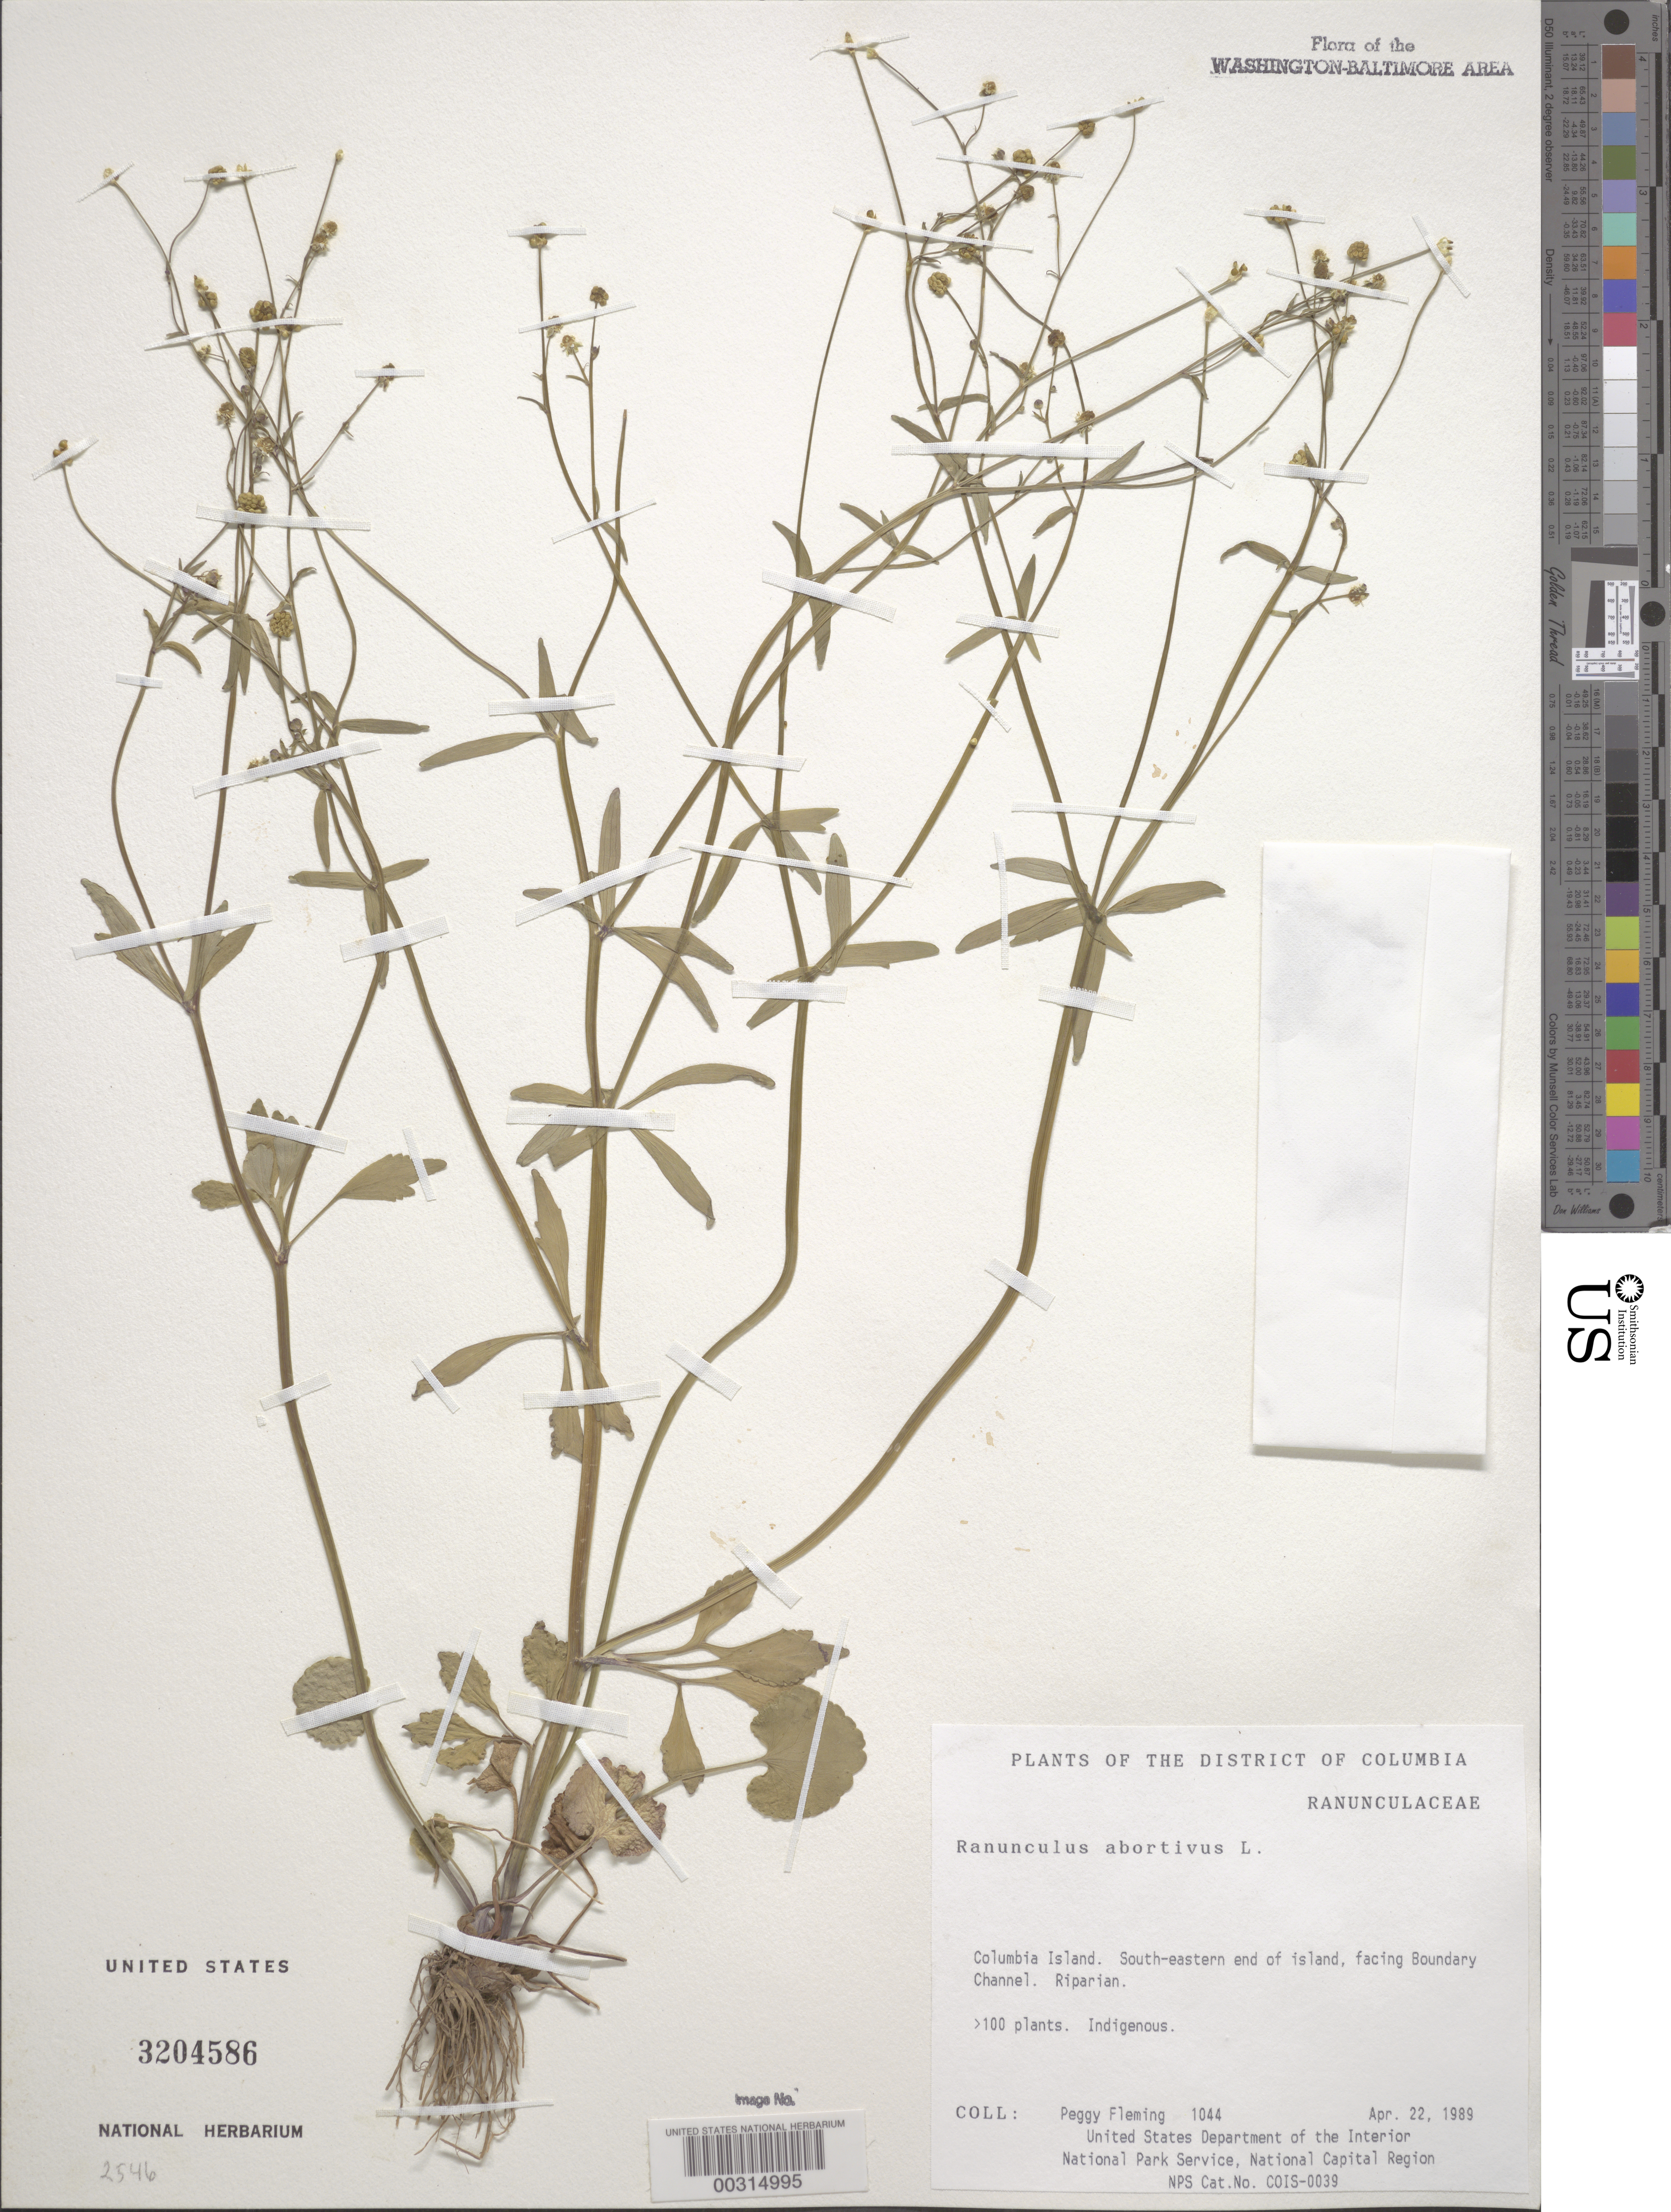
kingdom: Plantae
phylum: Tracheophyta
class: Magnoliopsida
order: Ranunculales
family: Ranunculaceae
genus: Ranunculus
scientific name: Ranunculus abortivus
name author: L.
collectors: P. Fleming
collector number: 1044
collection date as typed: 22 Apr 1989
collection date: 1989-04-22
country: United States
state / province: District of Columbia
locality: Columbia Island, SE end of Island, facing Boundary Channel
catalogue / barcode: US 3204586